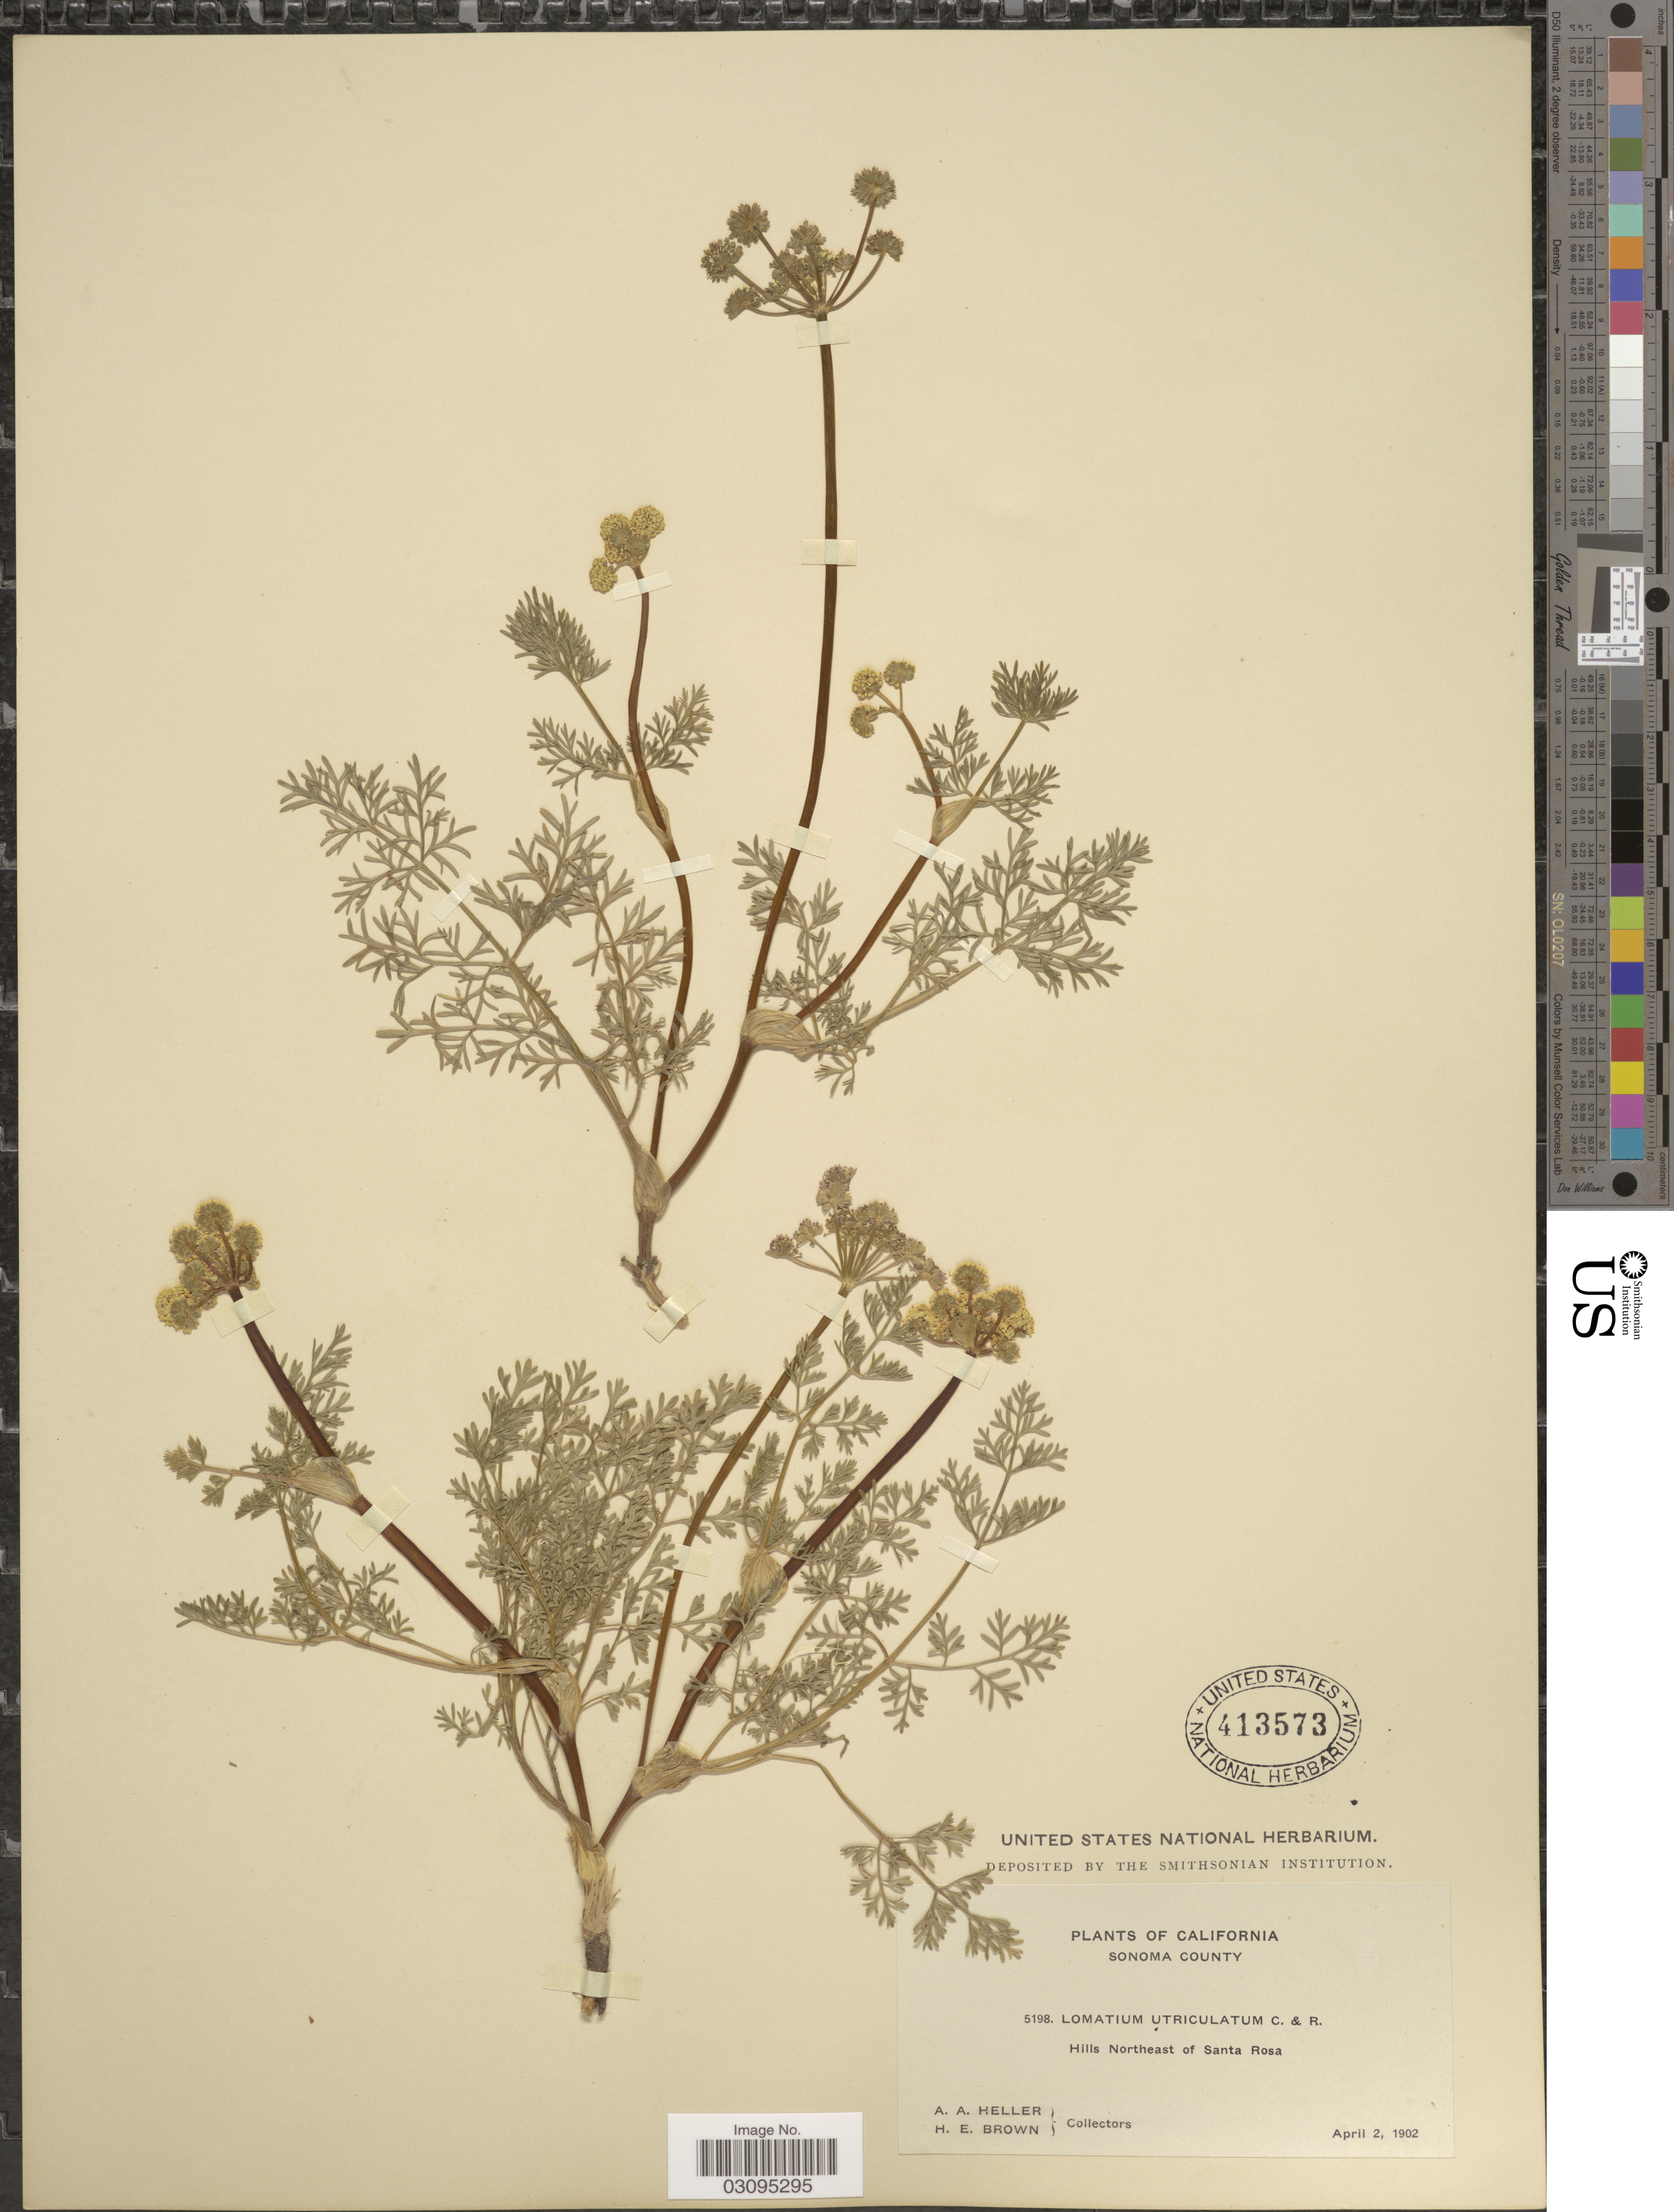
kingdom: Plantae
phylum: Tracheophyta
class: Magnoliopsida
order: Apiales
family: Apiaceae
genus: Lomatium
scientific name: Lomatium utriculatum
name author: (Nutt. ex Torr. & A. Gray) J.M. Coult. & Rose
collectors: A. A. Heller & H. E. Brown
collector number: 5198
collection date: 1902-04-02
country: United States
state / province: California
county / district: Sonoma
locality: Sonoma County, Hills Northeast of Santa Rosa.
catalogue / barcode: US 413573